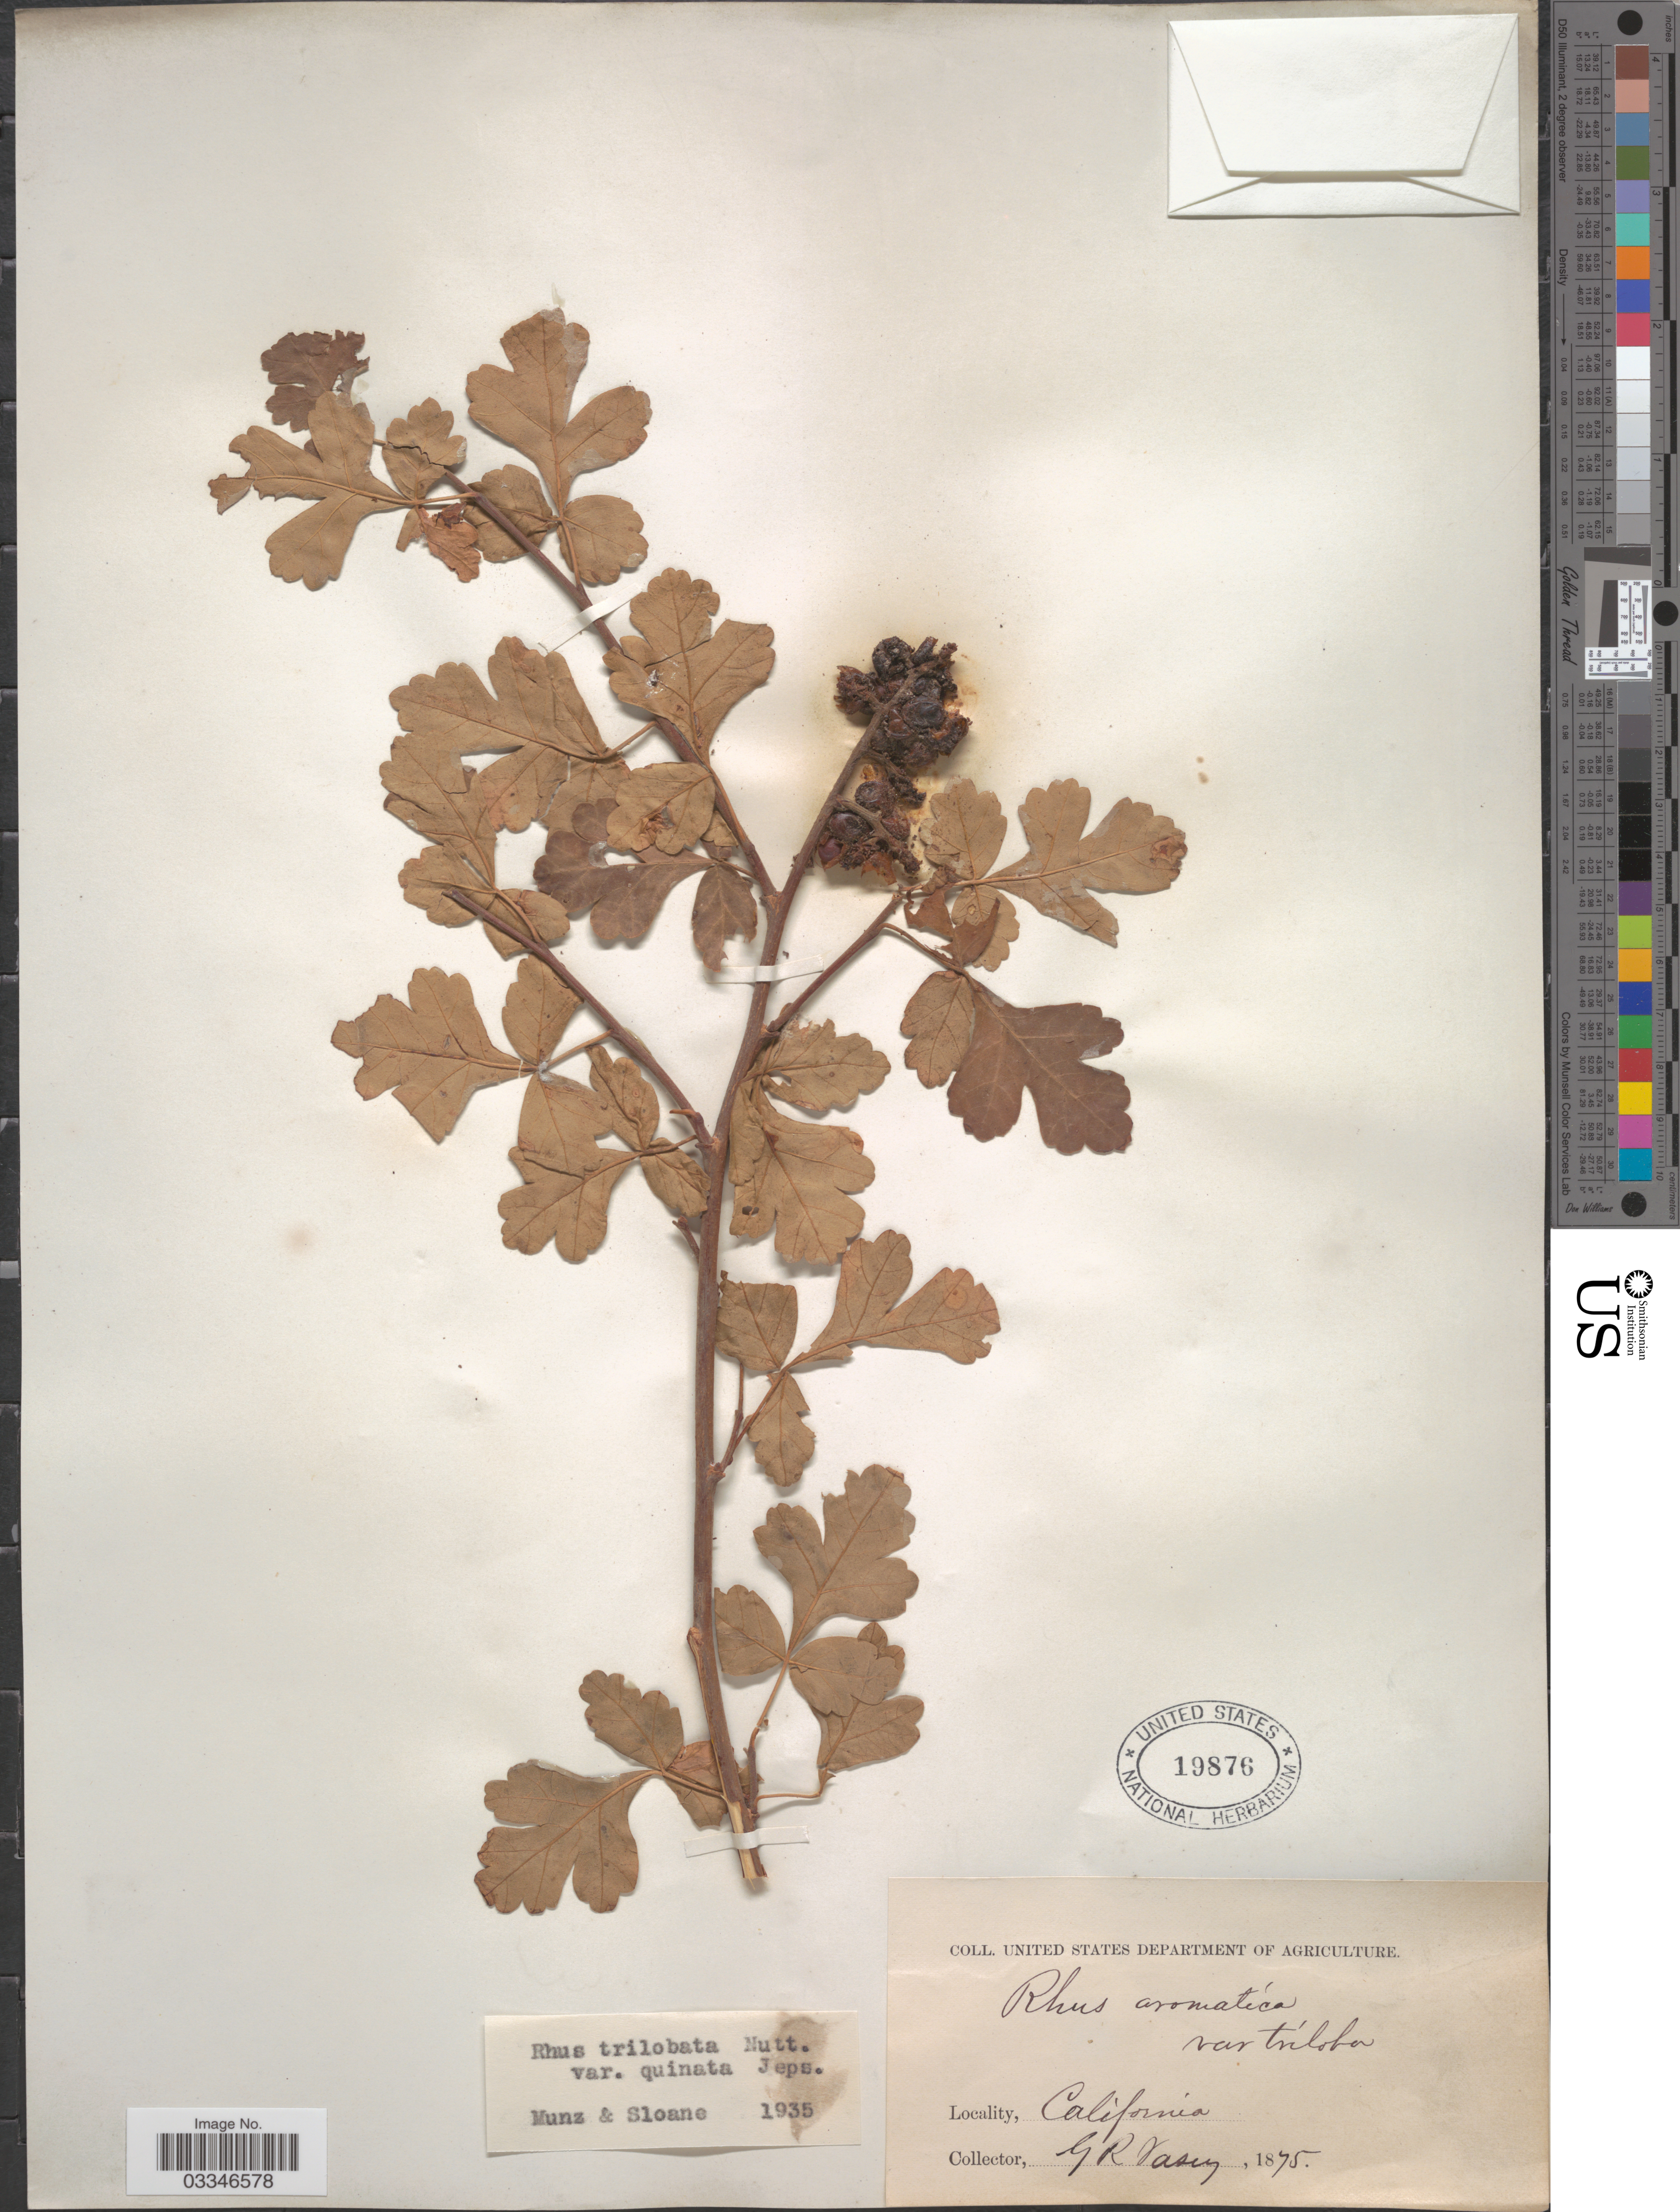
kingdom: Plantae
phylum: Tracheophyta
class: Magnoliopsida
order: Sapindales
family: Anacardiaceae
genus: Rhus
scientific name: Rhus trilobata var. quinata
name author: Jeps.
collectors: G. R. Vasey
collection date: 1875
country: United States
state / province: California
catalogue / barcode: US 19876